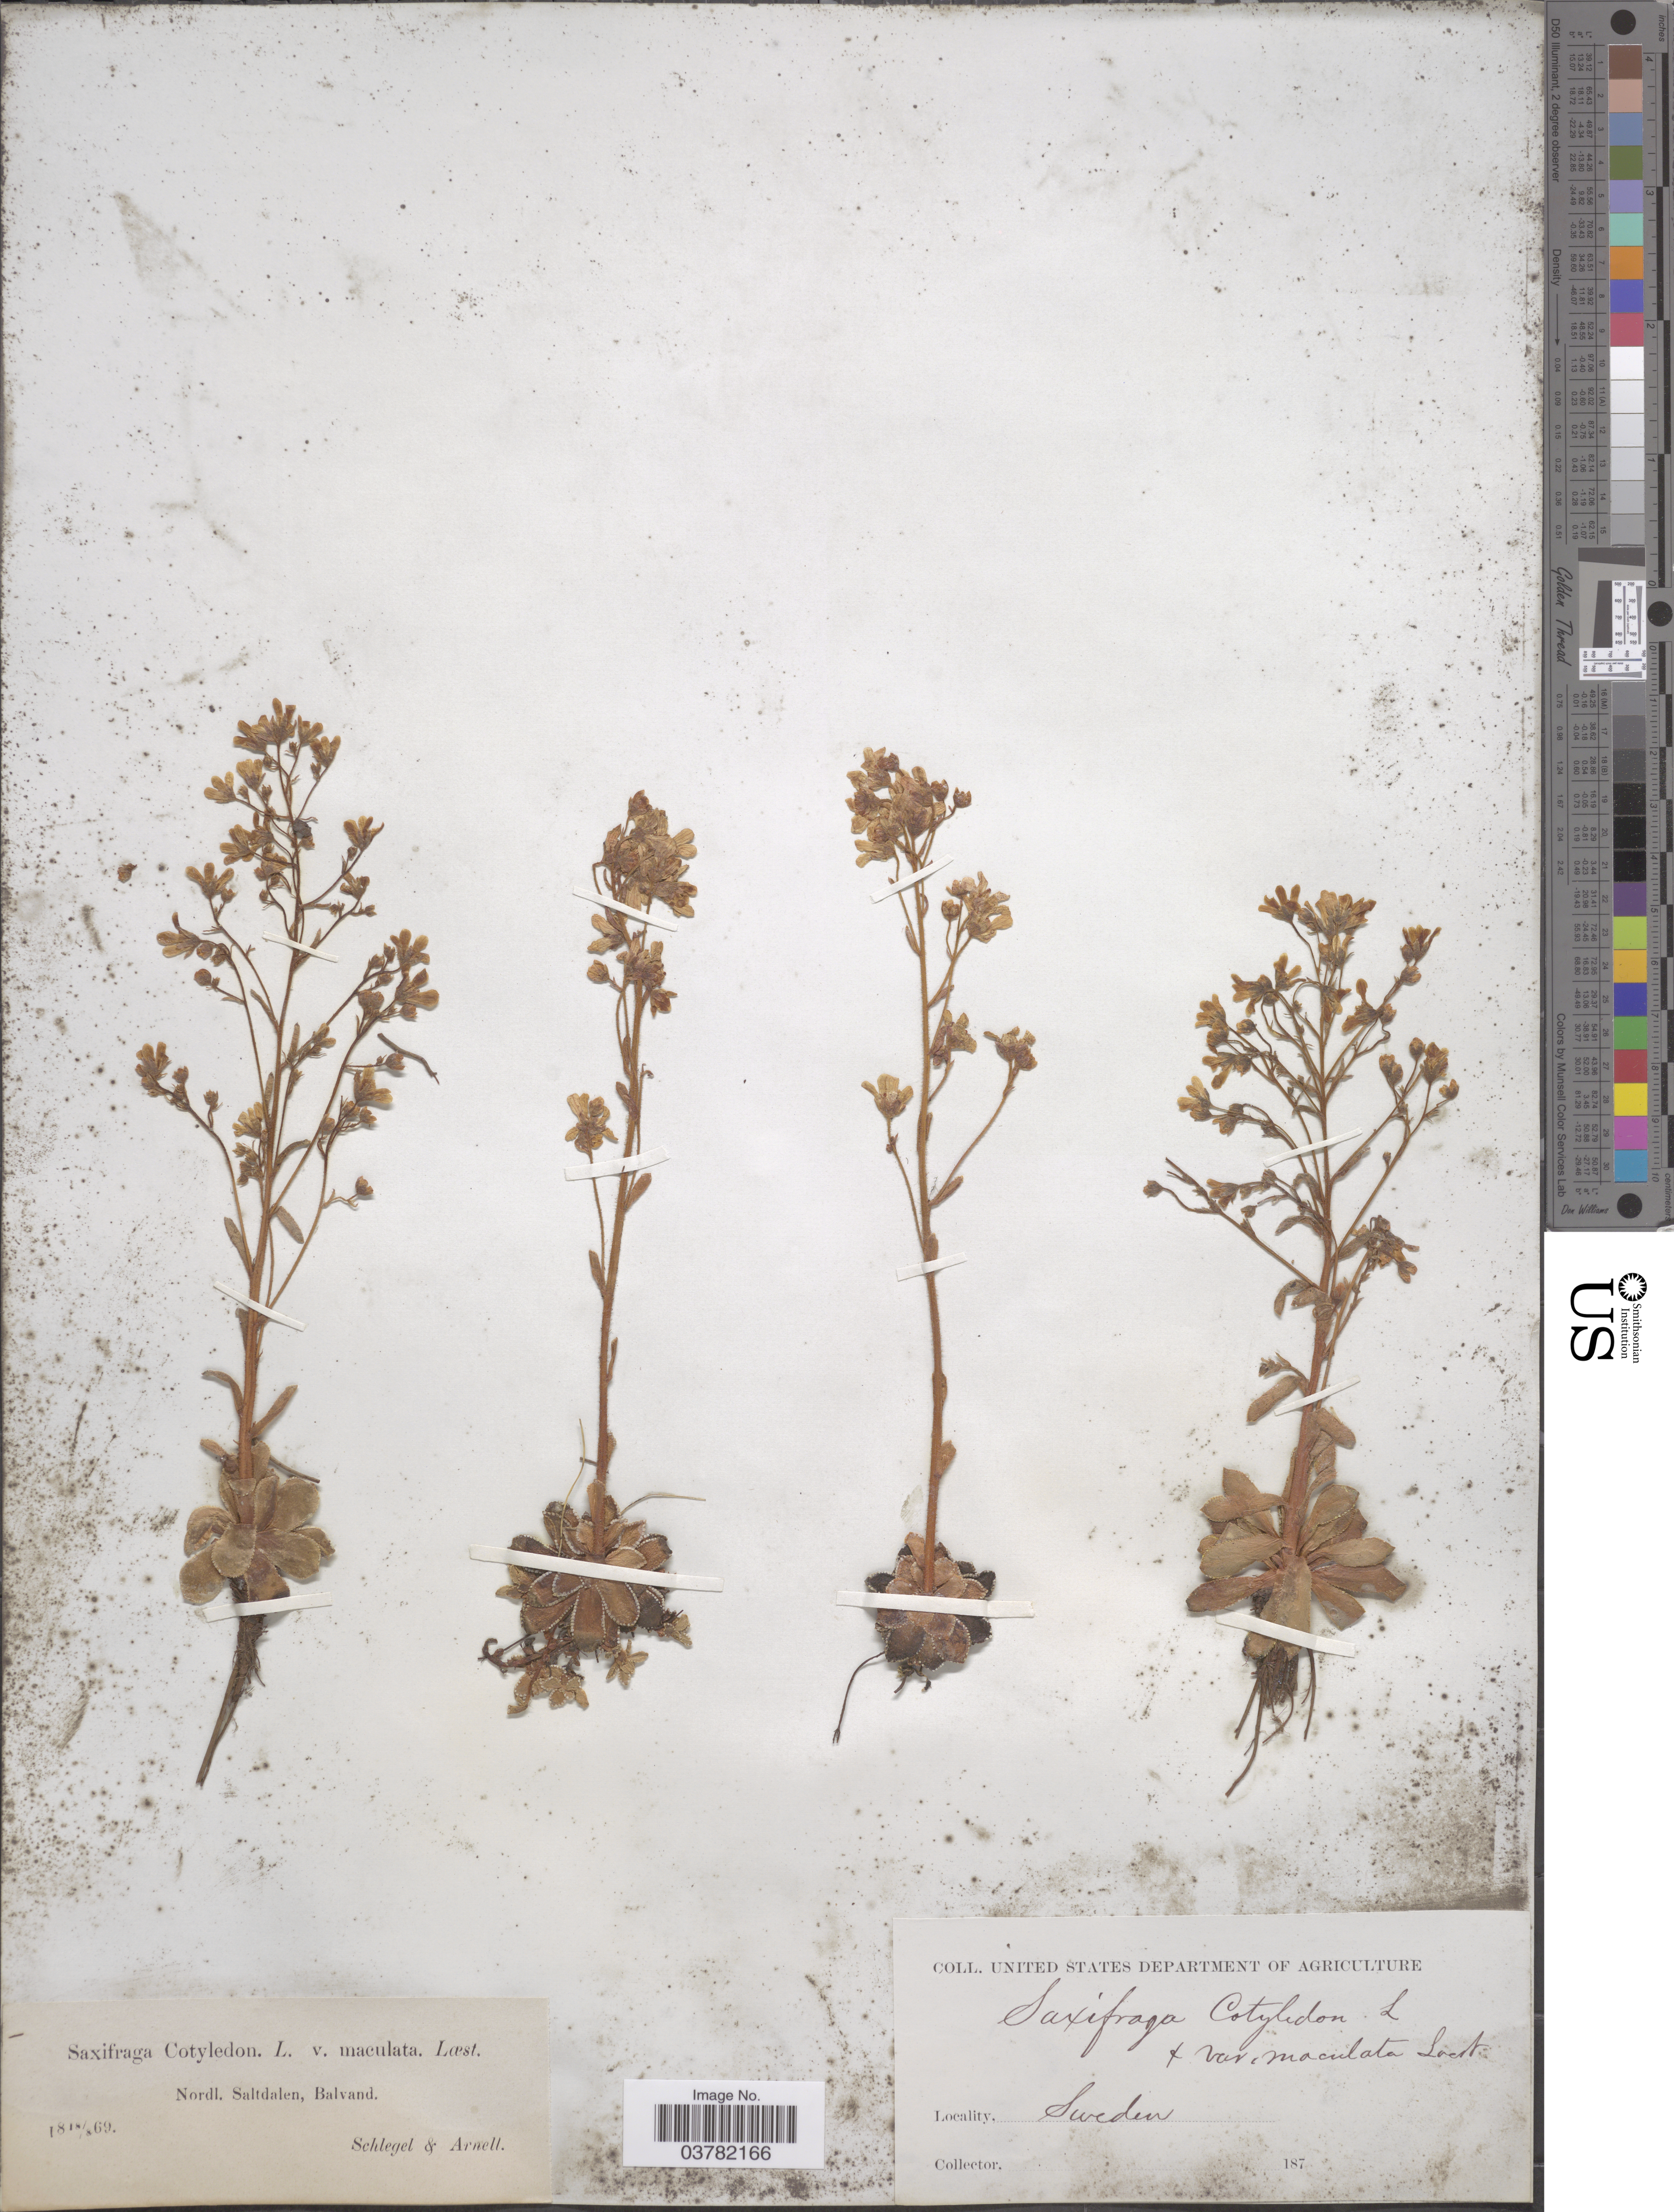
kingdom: Plantae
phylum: Tracheophyta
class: Magnoliopsida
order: Saxifragales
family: Saxifragaceae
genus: Saxifraga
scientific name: Saxifraga cotyledon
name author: L.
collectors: Schlegel & Arnell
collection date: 1869-08-18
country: Sweden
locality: Nordl. Saltdalen, Balvand.